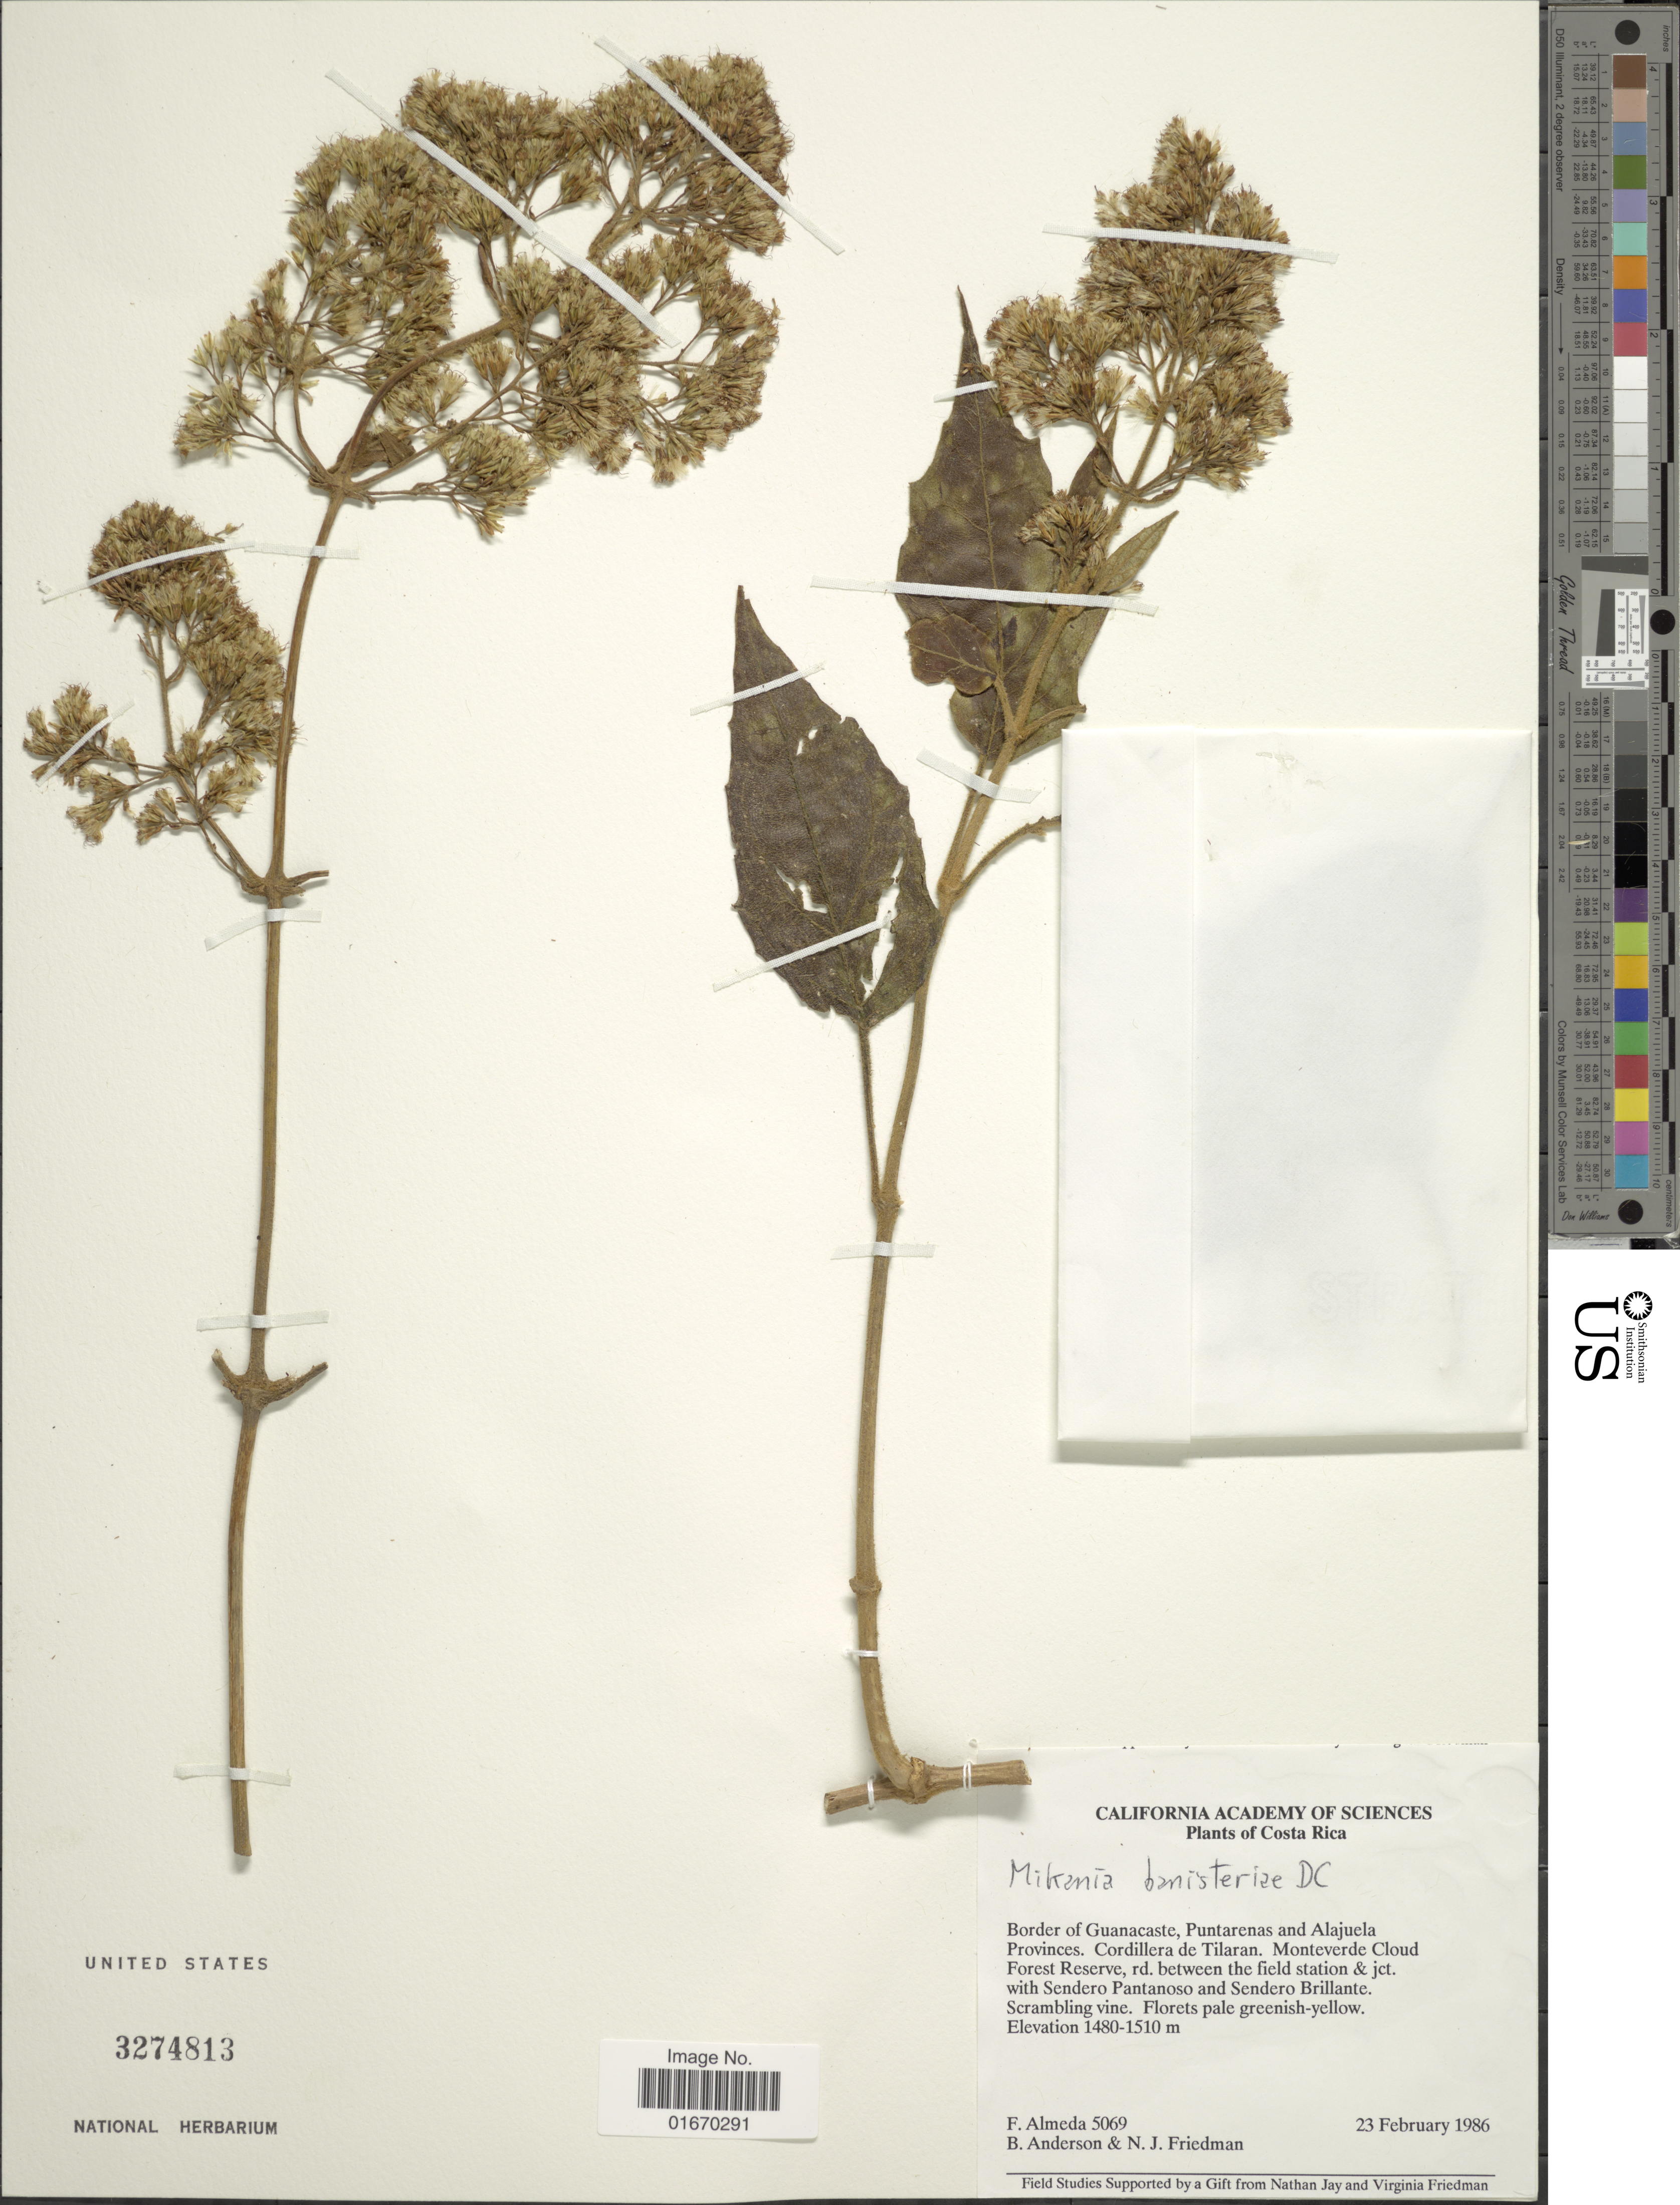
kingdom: Plantae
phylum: Tracheophyta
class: Magnoliopsida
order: Asterales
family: Asteraceae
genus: Mikania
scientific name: Mikania banisteriae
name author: DC.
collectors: F. Almeda, B. Anderson & N. Friedman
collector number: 5069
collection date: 1986-02-23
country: Costa Rica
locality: Border of Guanacaste, Puntarenas and Alajuela Provinces, Cordillera de Tilaran, Monteverde Cloud Forest Reserve, rd. between the field station & jct. with Sendero Pantanoso and Sendero Brillante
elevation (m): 1480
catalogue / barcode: US 3274813